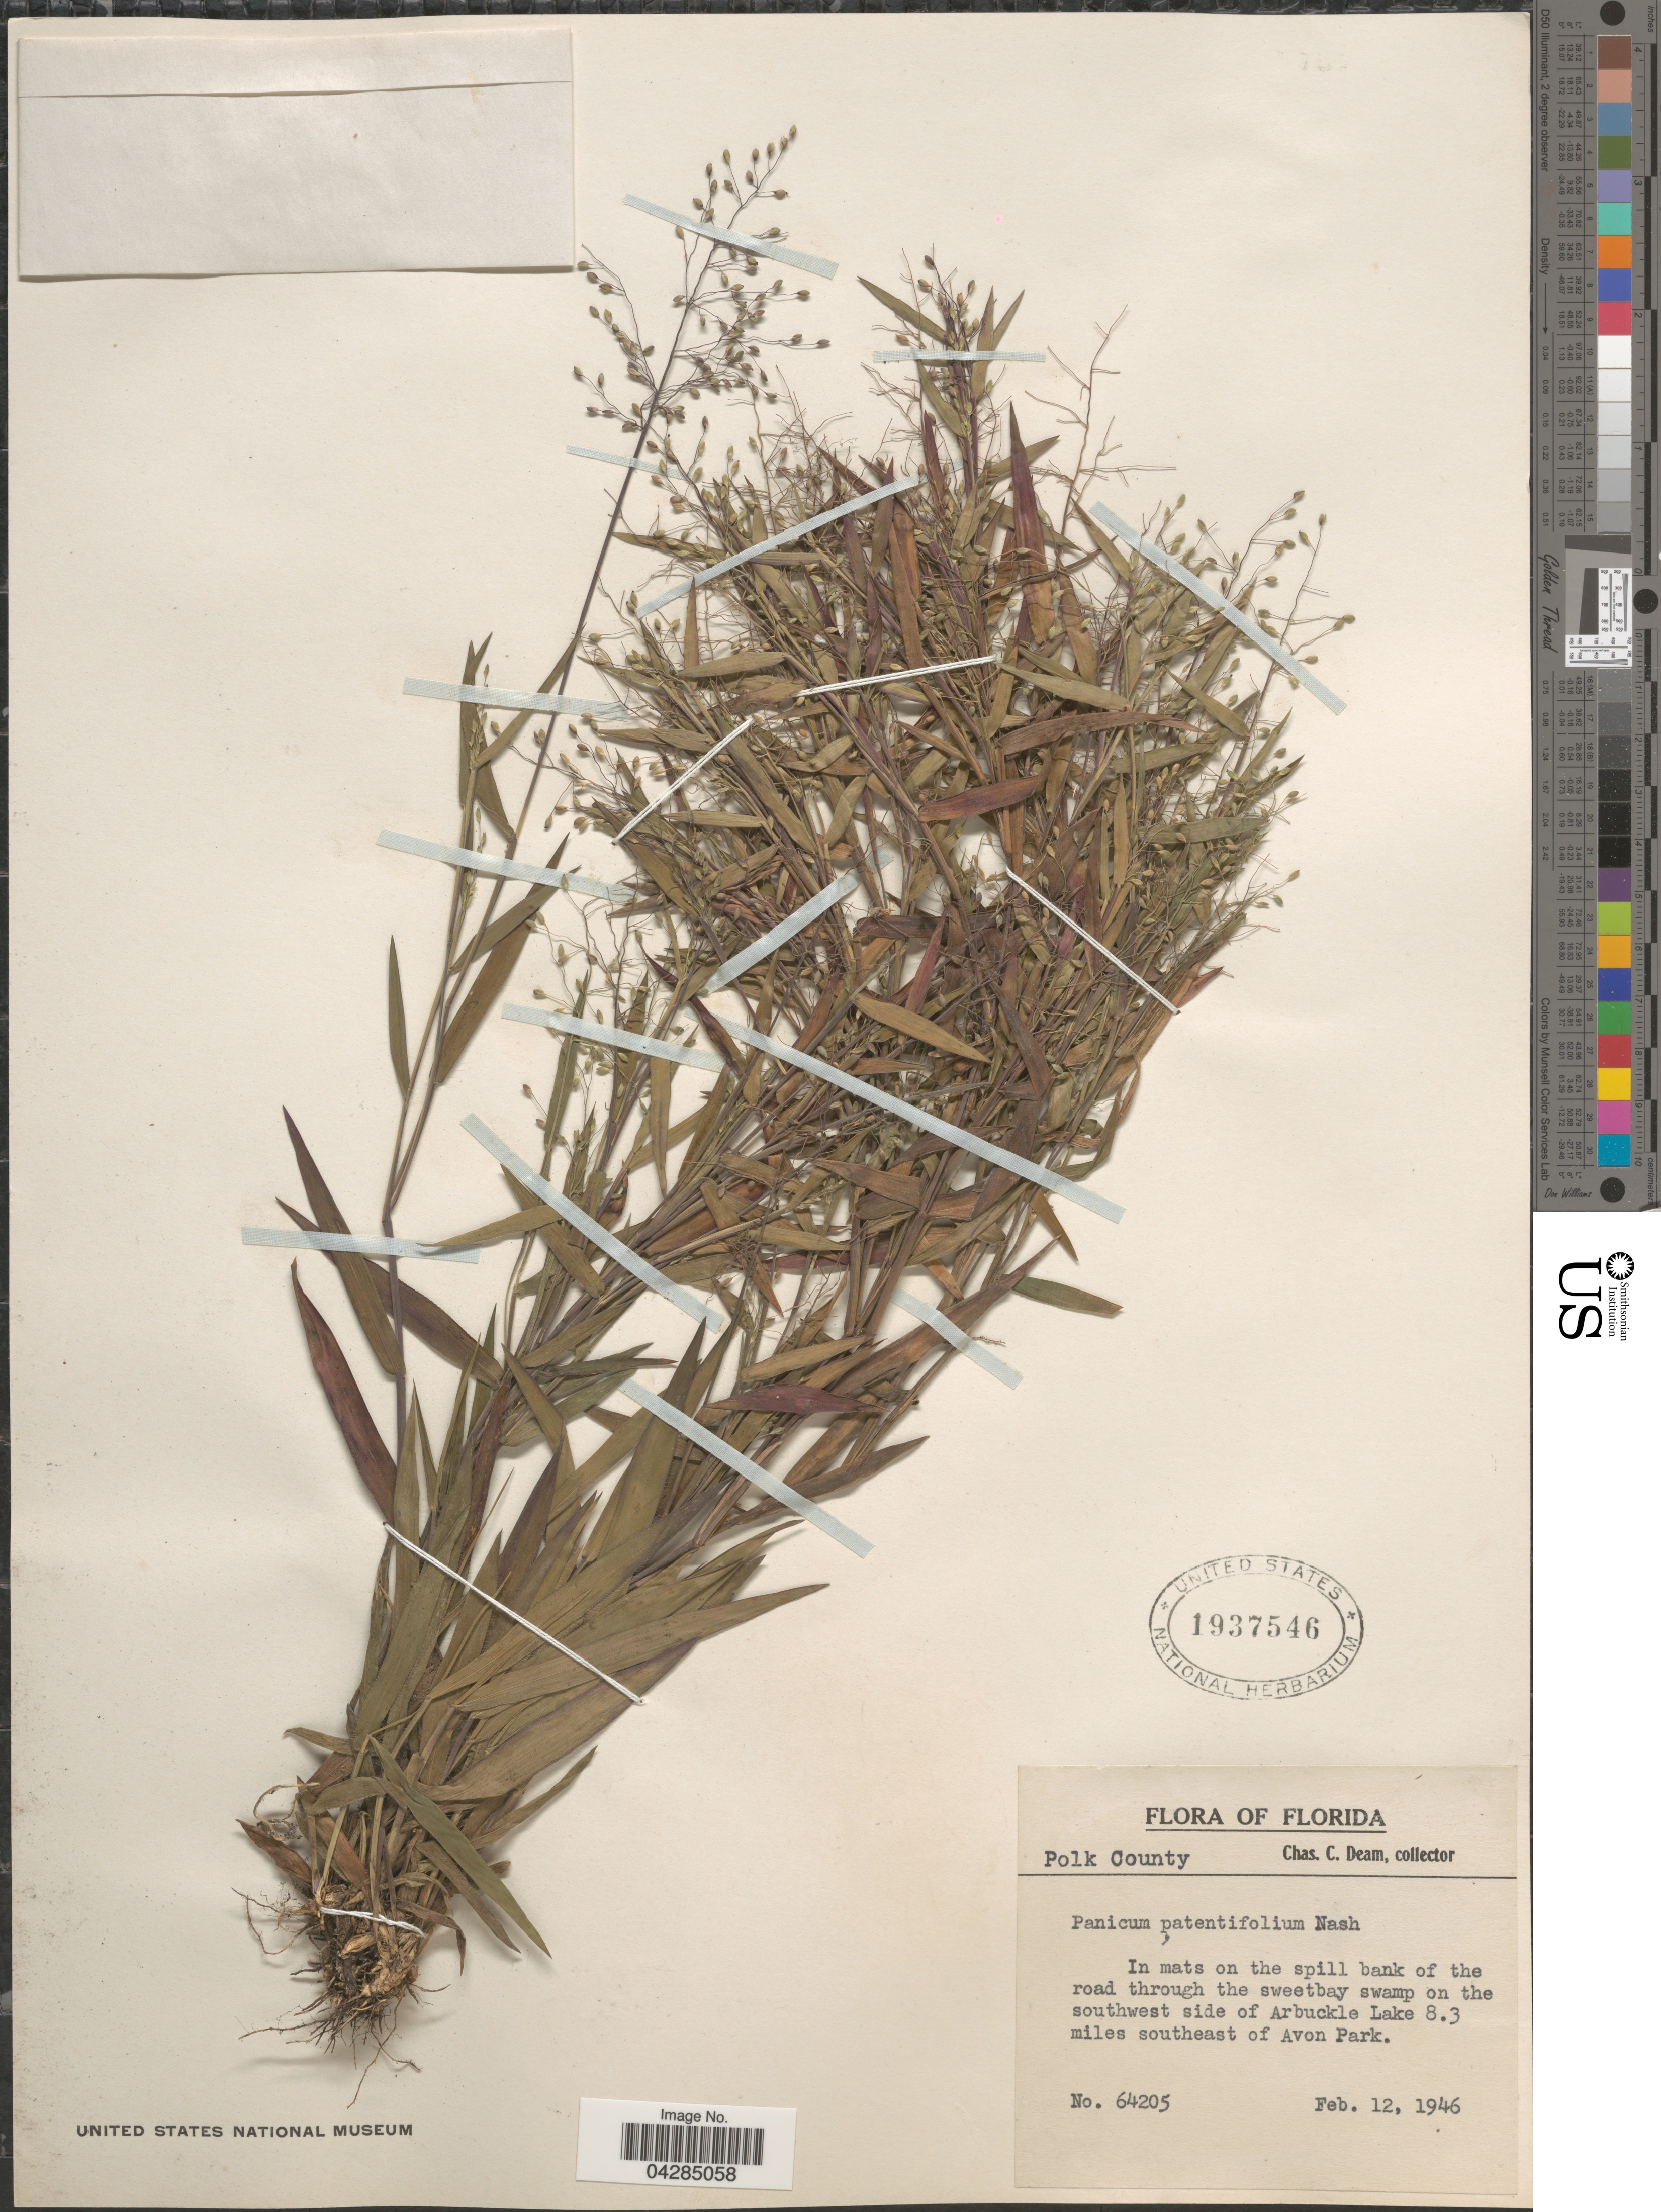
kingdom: Plantae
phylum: Tracheophyta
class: Liliopsida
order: Poales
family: Poaceae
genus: Dichanthelium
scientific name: Dichanthelium portoricense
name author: (Desv. ex Ham.) B.F. Hansen & Wunderlin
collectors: C. C. Deam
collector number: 64205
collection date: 1946-02-12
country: United States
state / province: Florida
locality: Polk County. In mats on the spill bank of the road through the sweetbay swamp on the southwest side of Arbuckle Lake 8.3 miles southeast of Avon Park.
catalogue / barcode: US 1937546